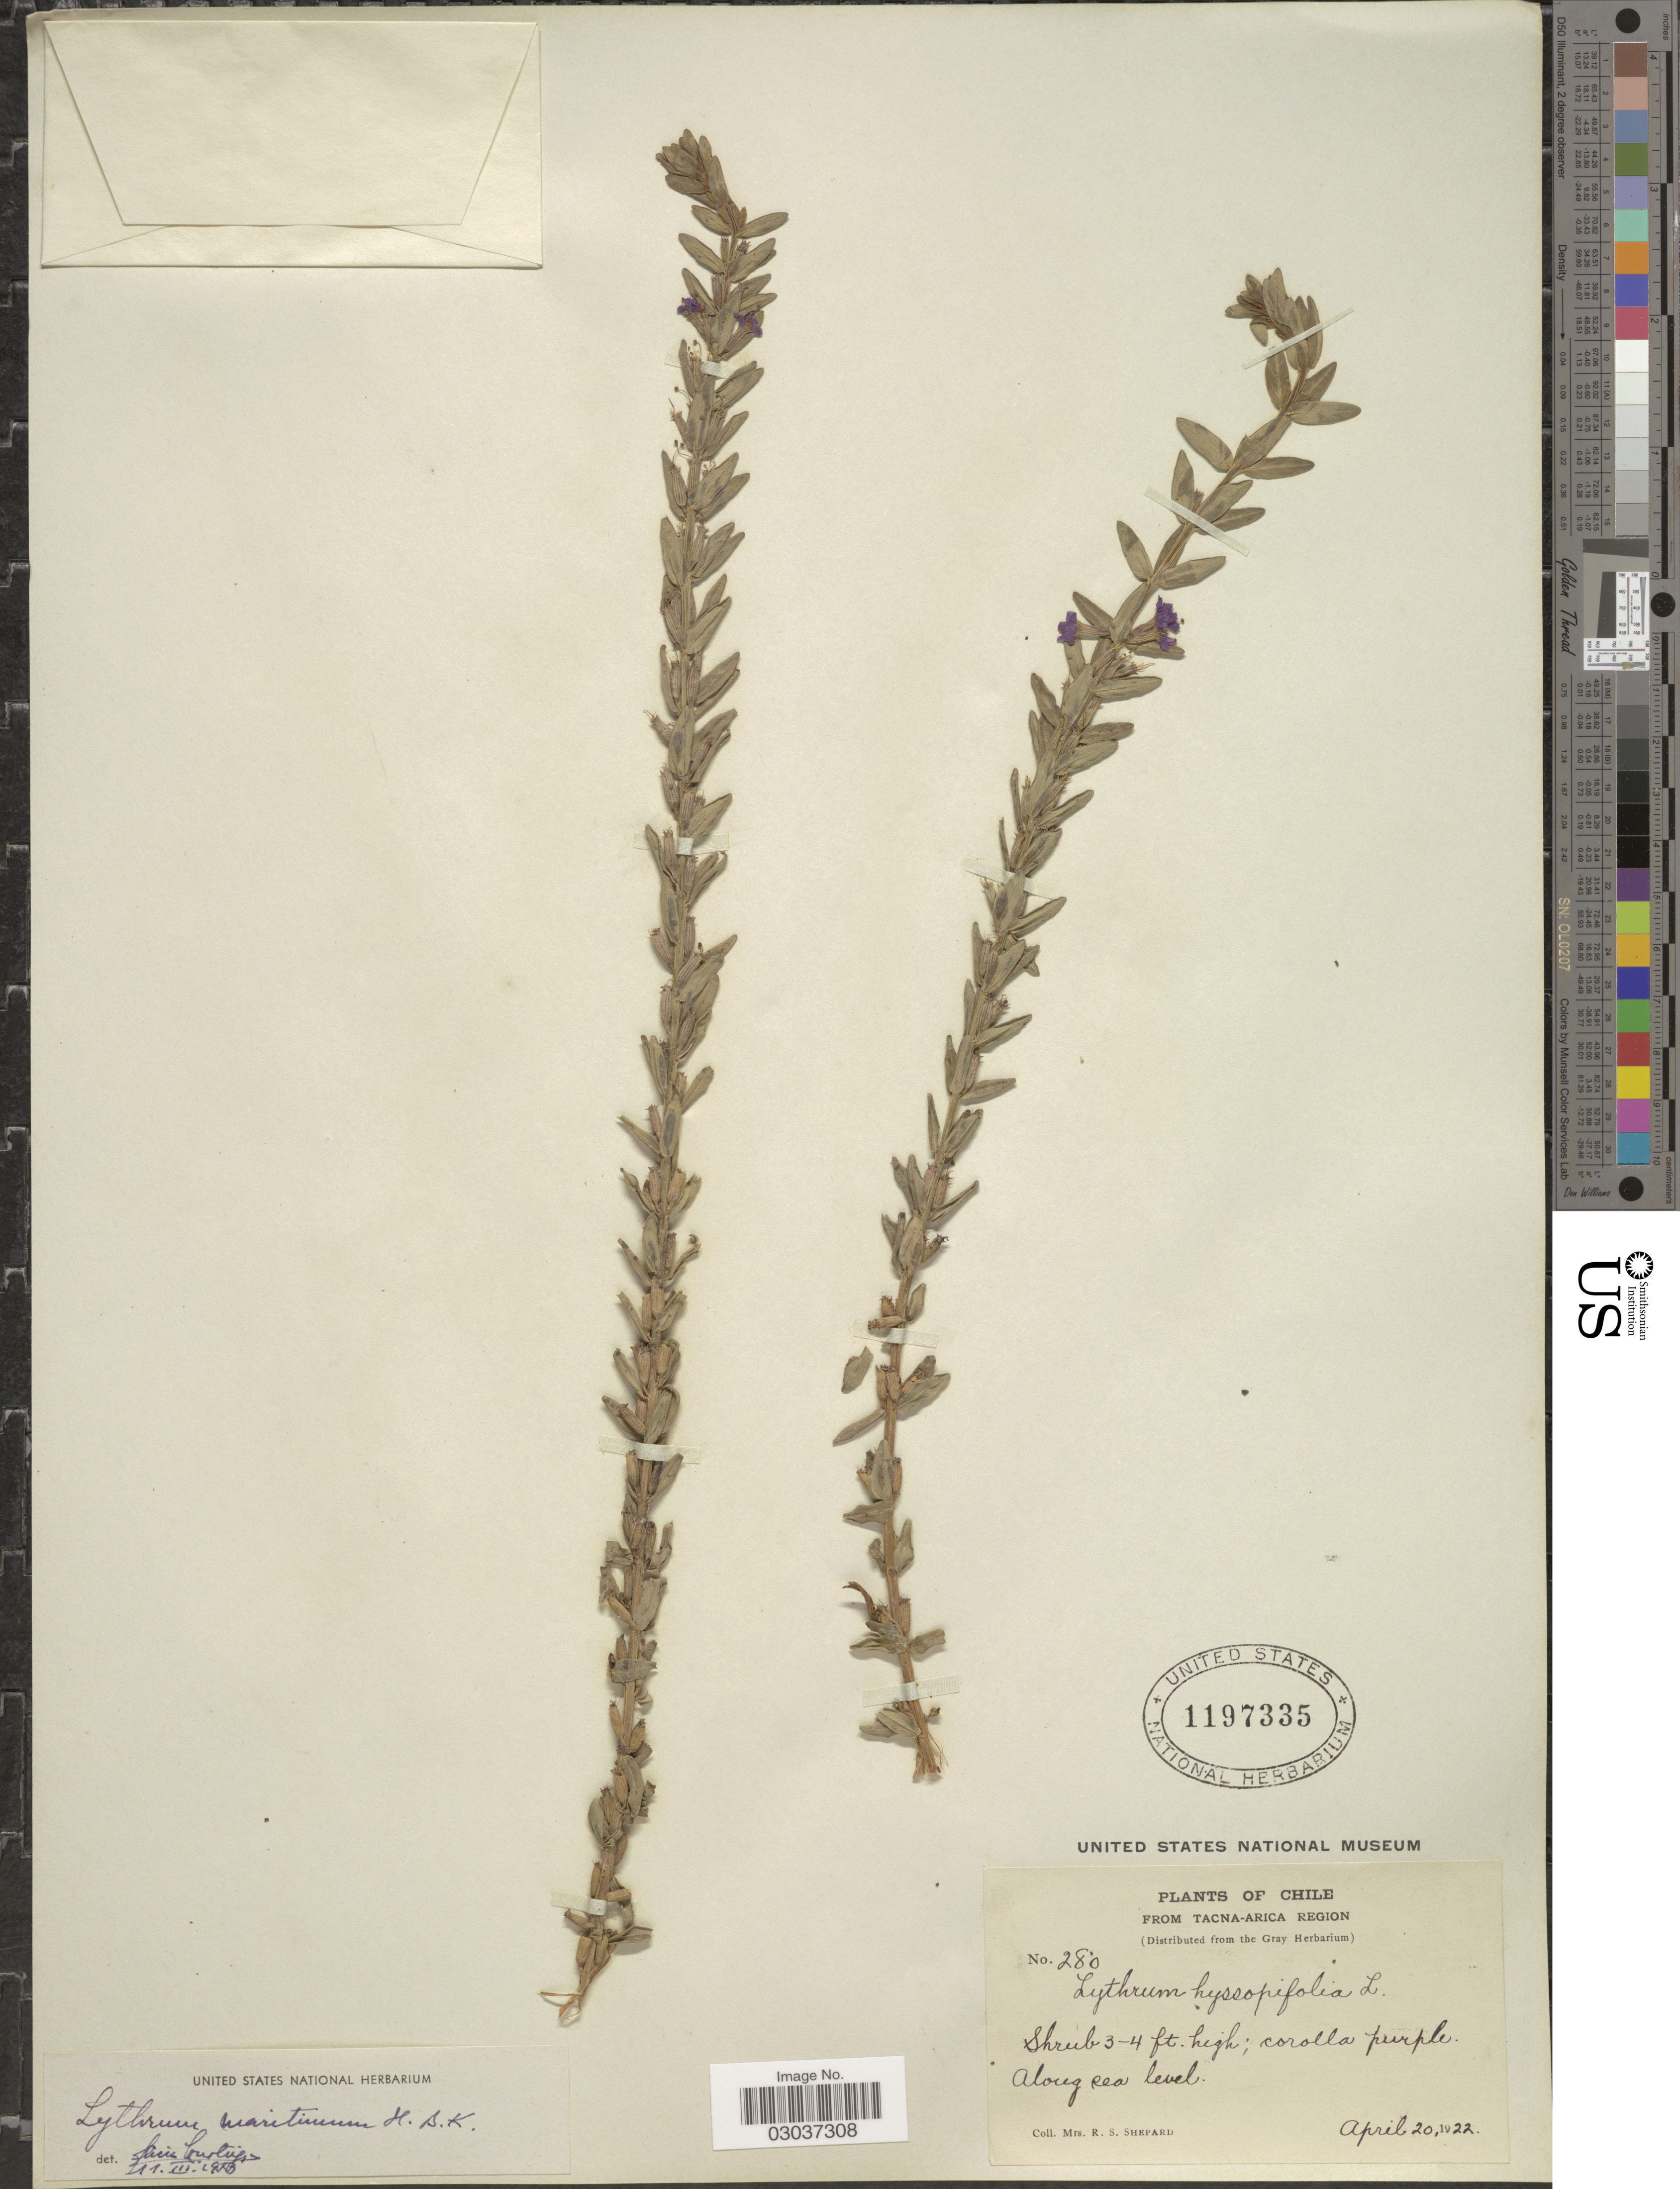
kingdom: Plantae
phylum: Tracheophyta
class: Magnoliopsida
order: Myrtales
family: Lythraceae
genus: Lythrum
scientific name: Lythrum maritimum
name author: Kunth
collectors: R. Shepard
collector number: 280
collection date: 1922-04-20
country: Chile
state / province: Arica y Parinacota (XV)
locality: Tacna-Arica Region.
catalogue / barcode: US 1197335